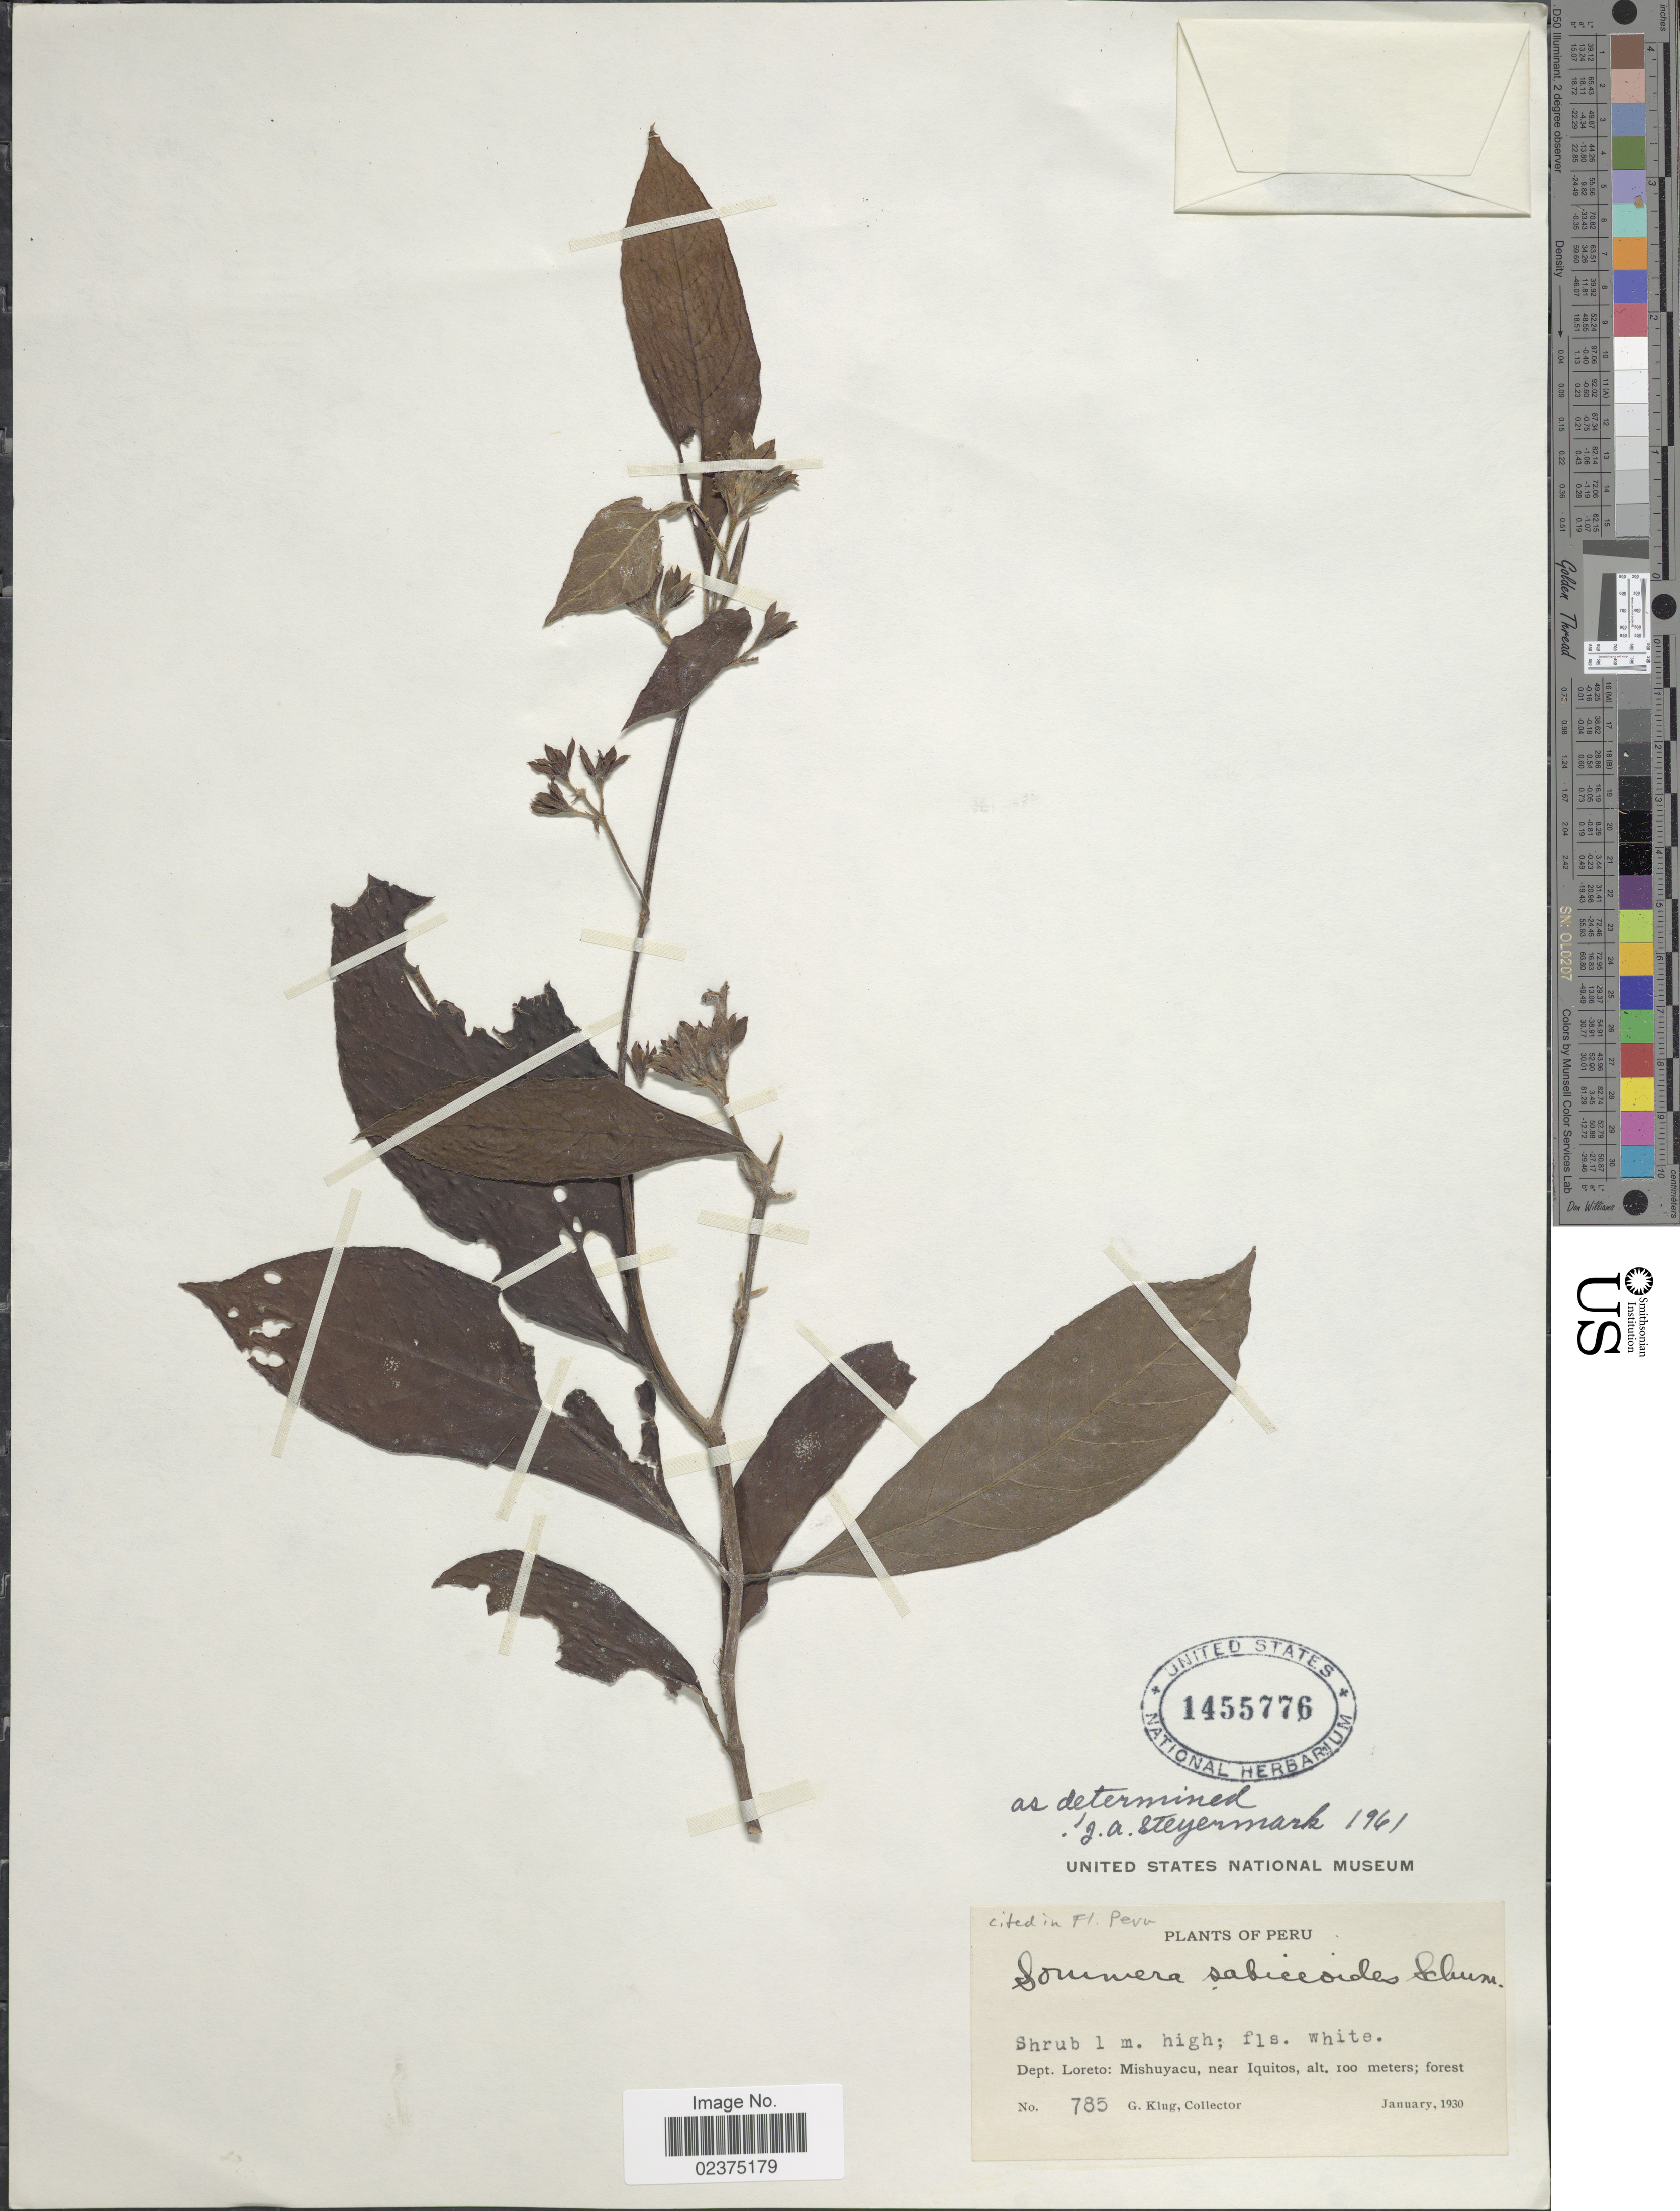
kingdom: Plantae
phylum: Tracheophyta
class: Magnoliopsida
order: Gentianales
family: Rubiaceae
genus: Sommera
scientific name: Sommera sabiceoides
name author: K. Schum.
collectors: G. Klug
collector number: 785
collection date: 1930-01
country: Peru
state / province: Loreto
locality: Dept. Loreto: Mishuyacu, near Iquitos; forest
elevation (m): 100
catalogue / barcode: US 1455776